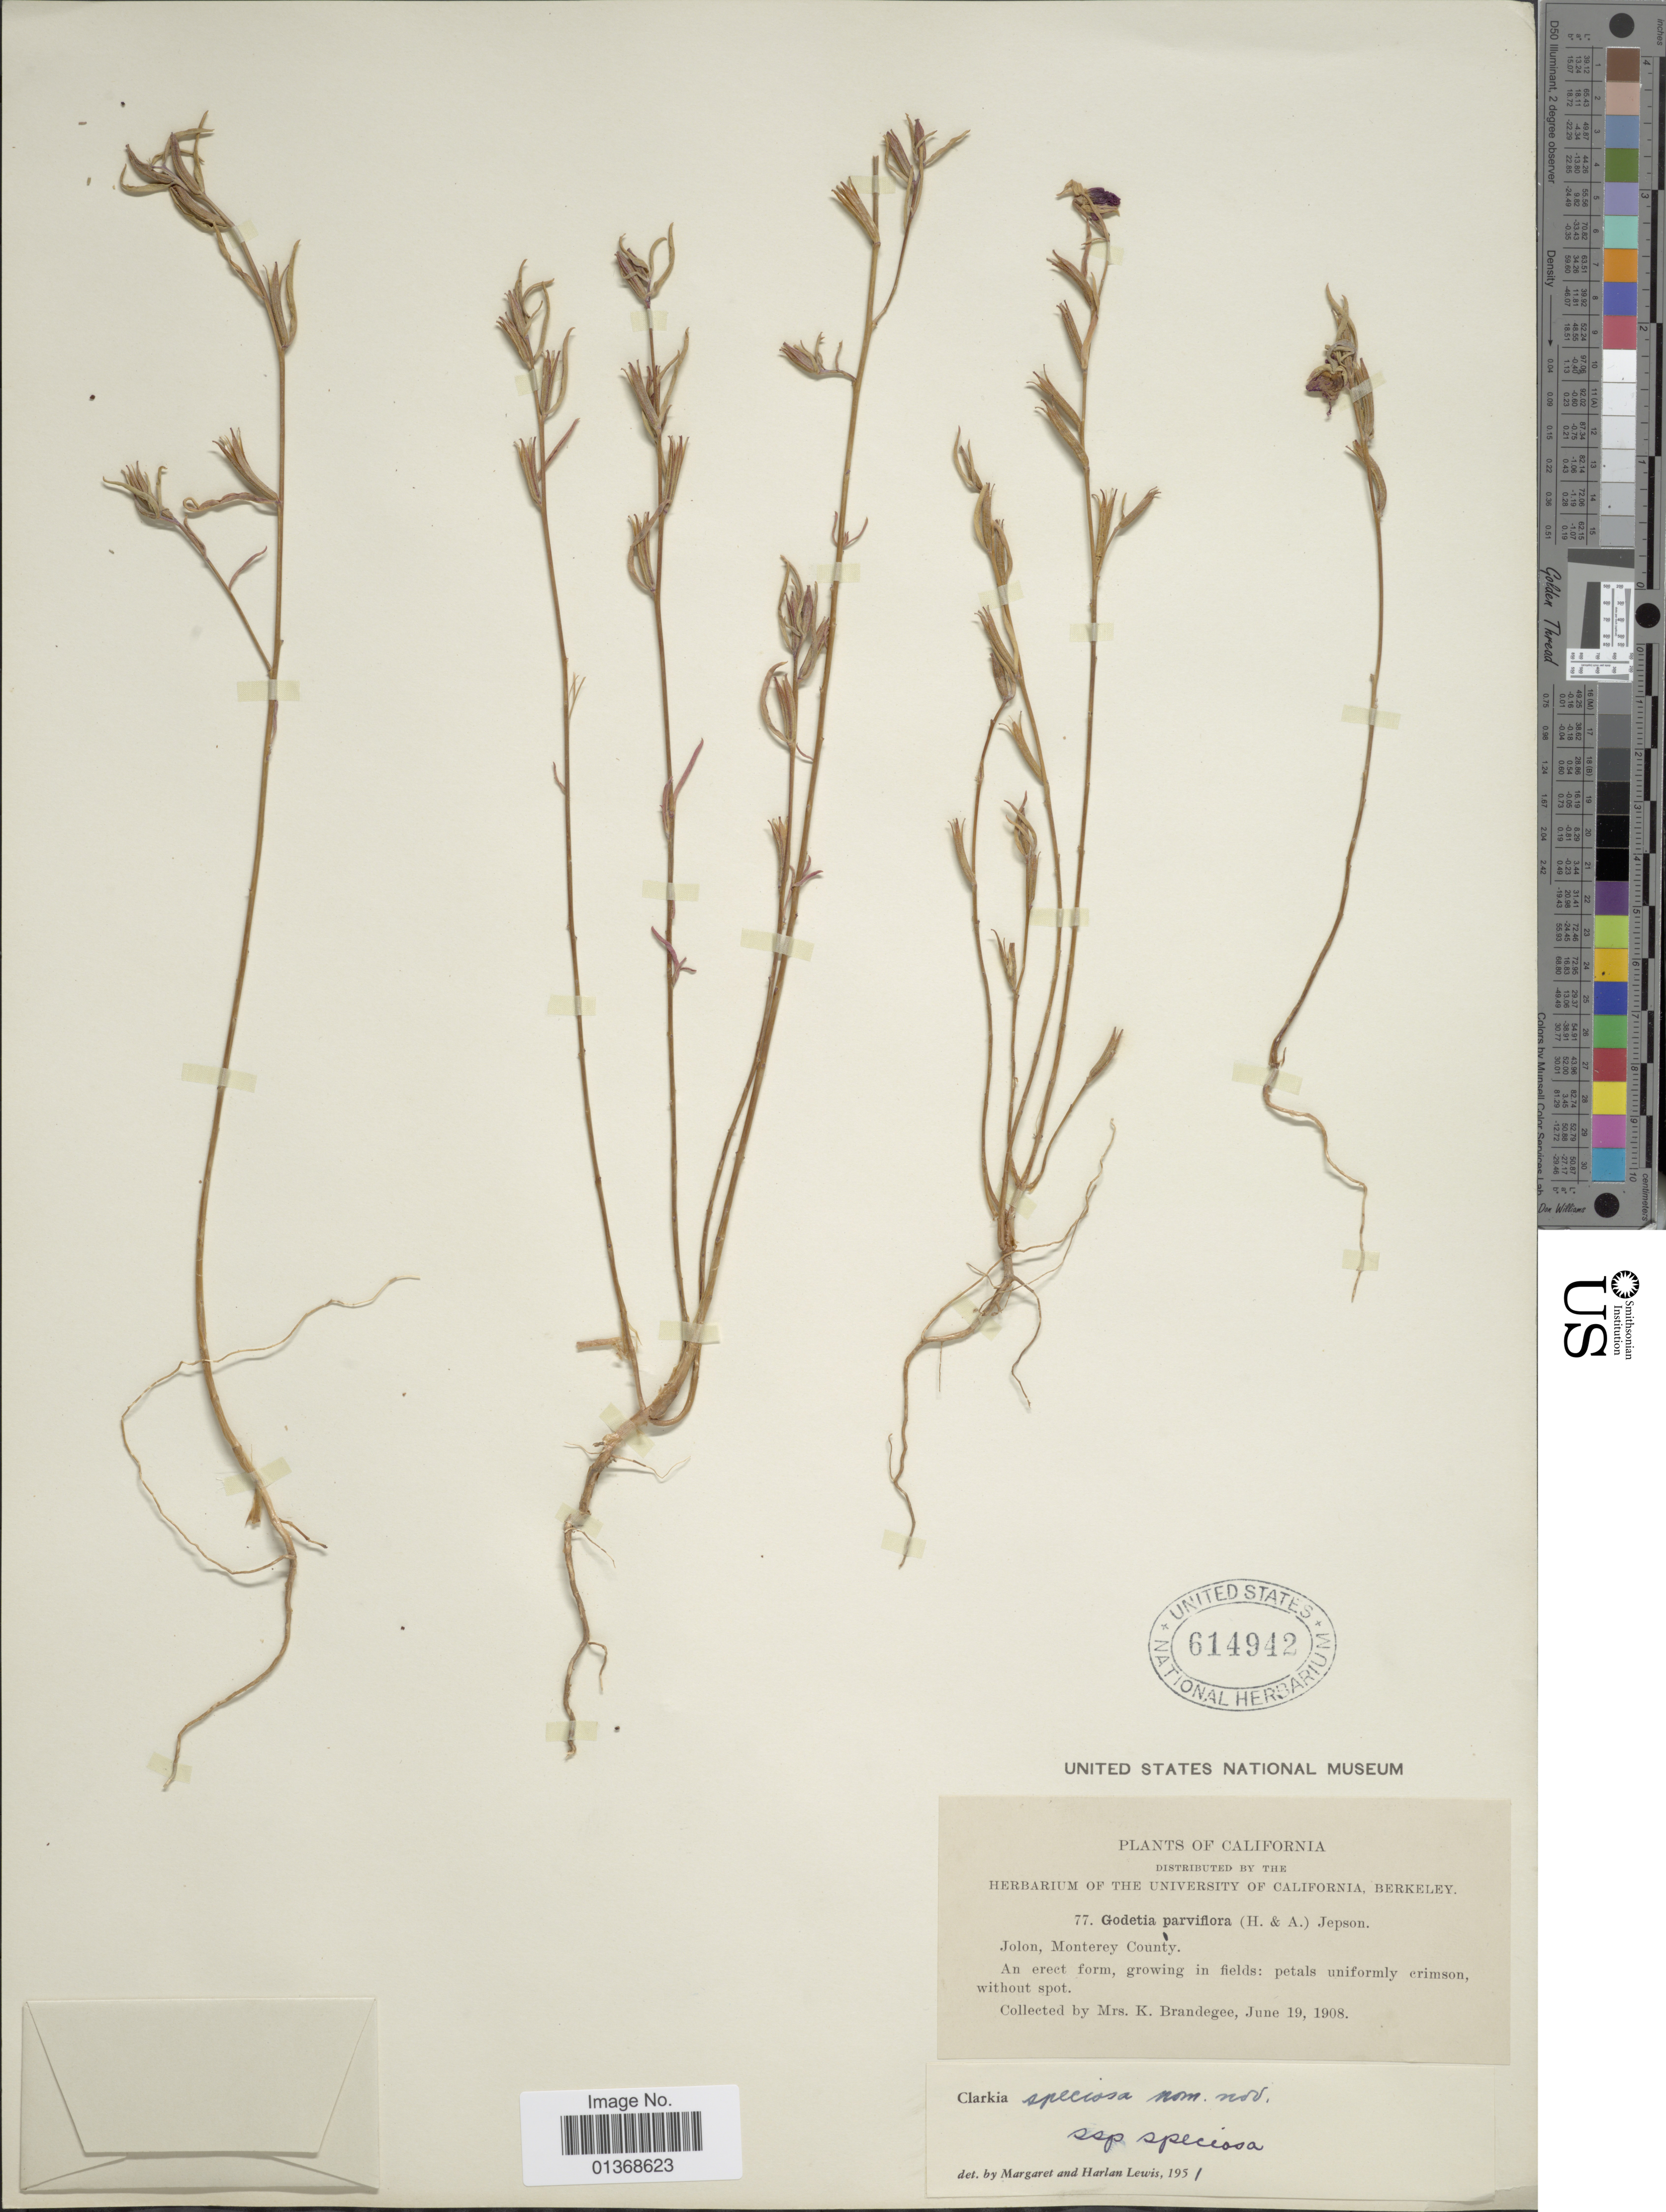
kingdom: Plantae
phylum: Tracheophyta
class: Magnoliopsida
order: Myrtales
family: Onagraceae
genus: Clarkia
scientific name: Clarkia speciosa subsp. speciosa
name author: F. H. Lewis & M.E. Lewis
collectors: K. Brandegee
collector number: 77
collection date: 1908-06-19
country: United States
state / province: California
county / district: Monterey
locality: Jolon, Monterey County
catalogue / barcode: US 614942